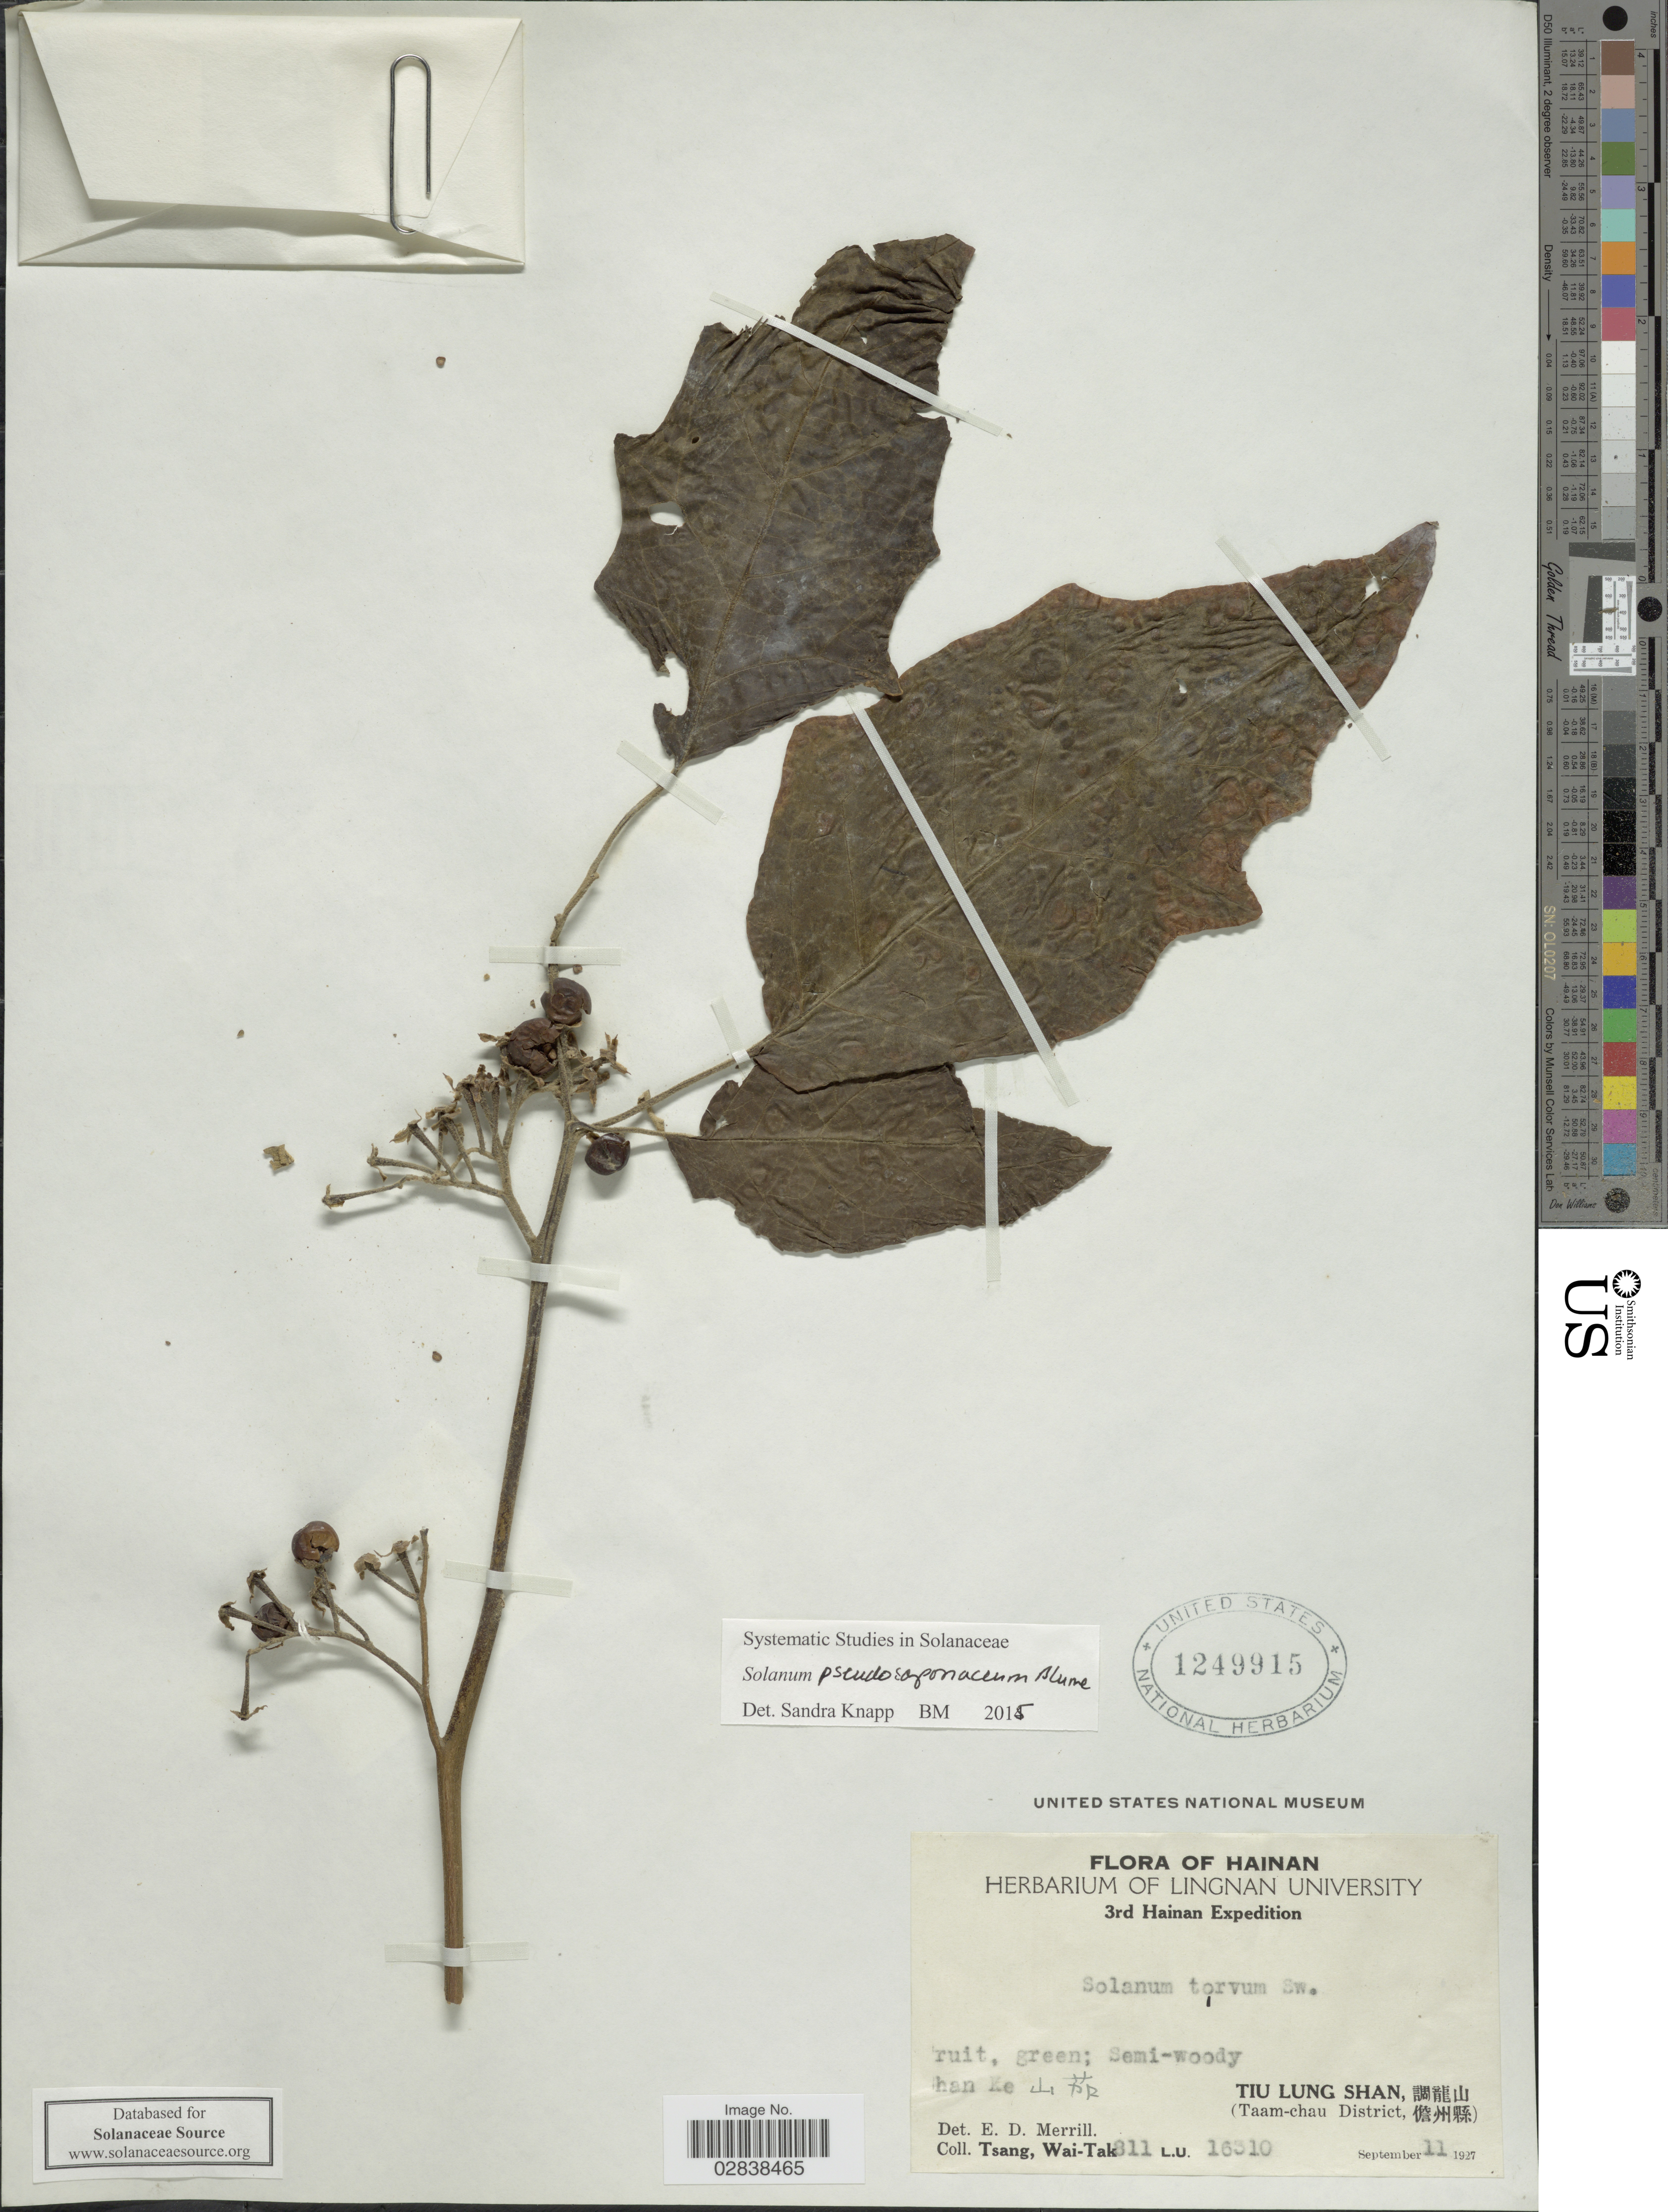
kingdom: Plantae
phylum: Tracheophyta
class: Magnoliopsida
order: Solanales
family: Solanaceae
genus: Solanum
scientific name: Solanum pseudosaponaceum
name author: Blume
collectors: W. T. Tsang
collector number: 811/16310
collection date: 1927-09-11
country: China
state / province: Hainan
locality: Hainan, Tiu lung Shan (Taam-chau District) han Ke.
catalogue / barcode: US 1249915